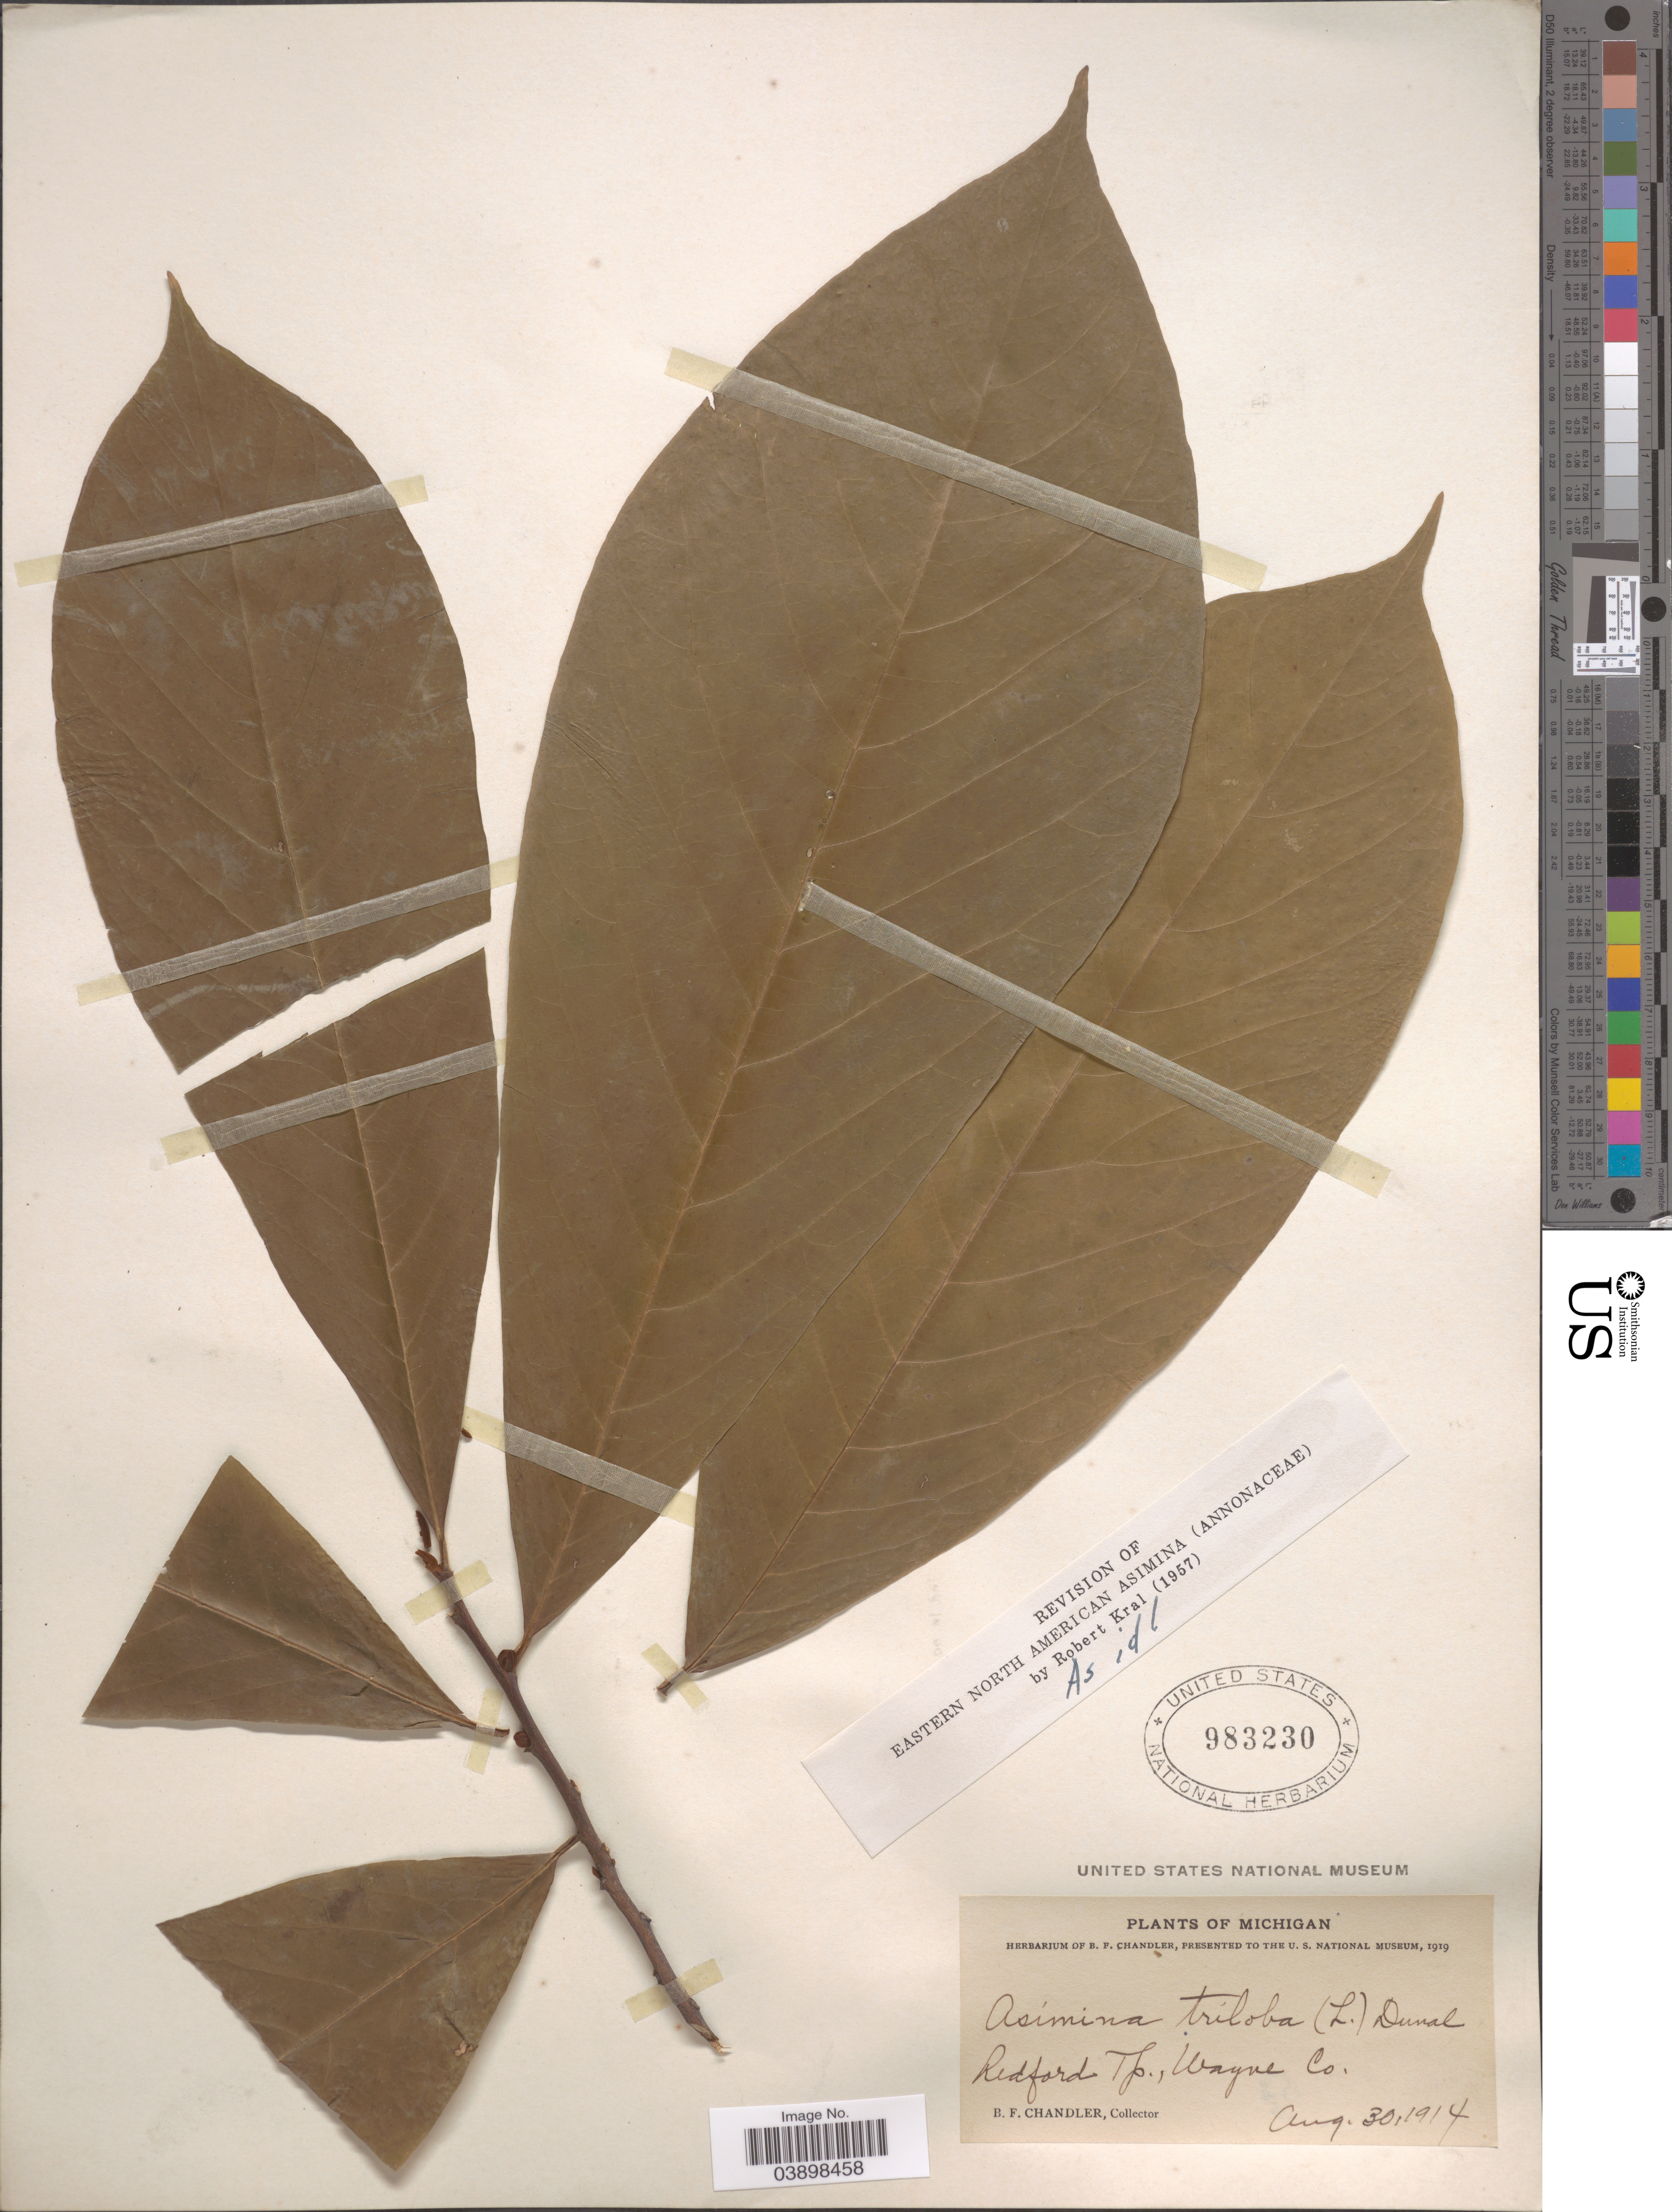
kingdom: Plantae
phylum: Tracheophyta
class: Magnoliopsida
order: Magnoliales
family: Annonaceae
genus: Asimina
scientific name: Asimina triloba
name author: (L.) Dunal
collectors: B. F. Chandler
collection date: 1914-08-30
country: United States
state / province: Michigan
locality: Redford Tp., Wayne Co.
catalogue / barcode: US 983230